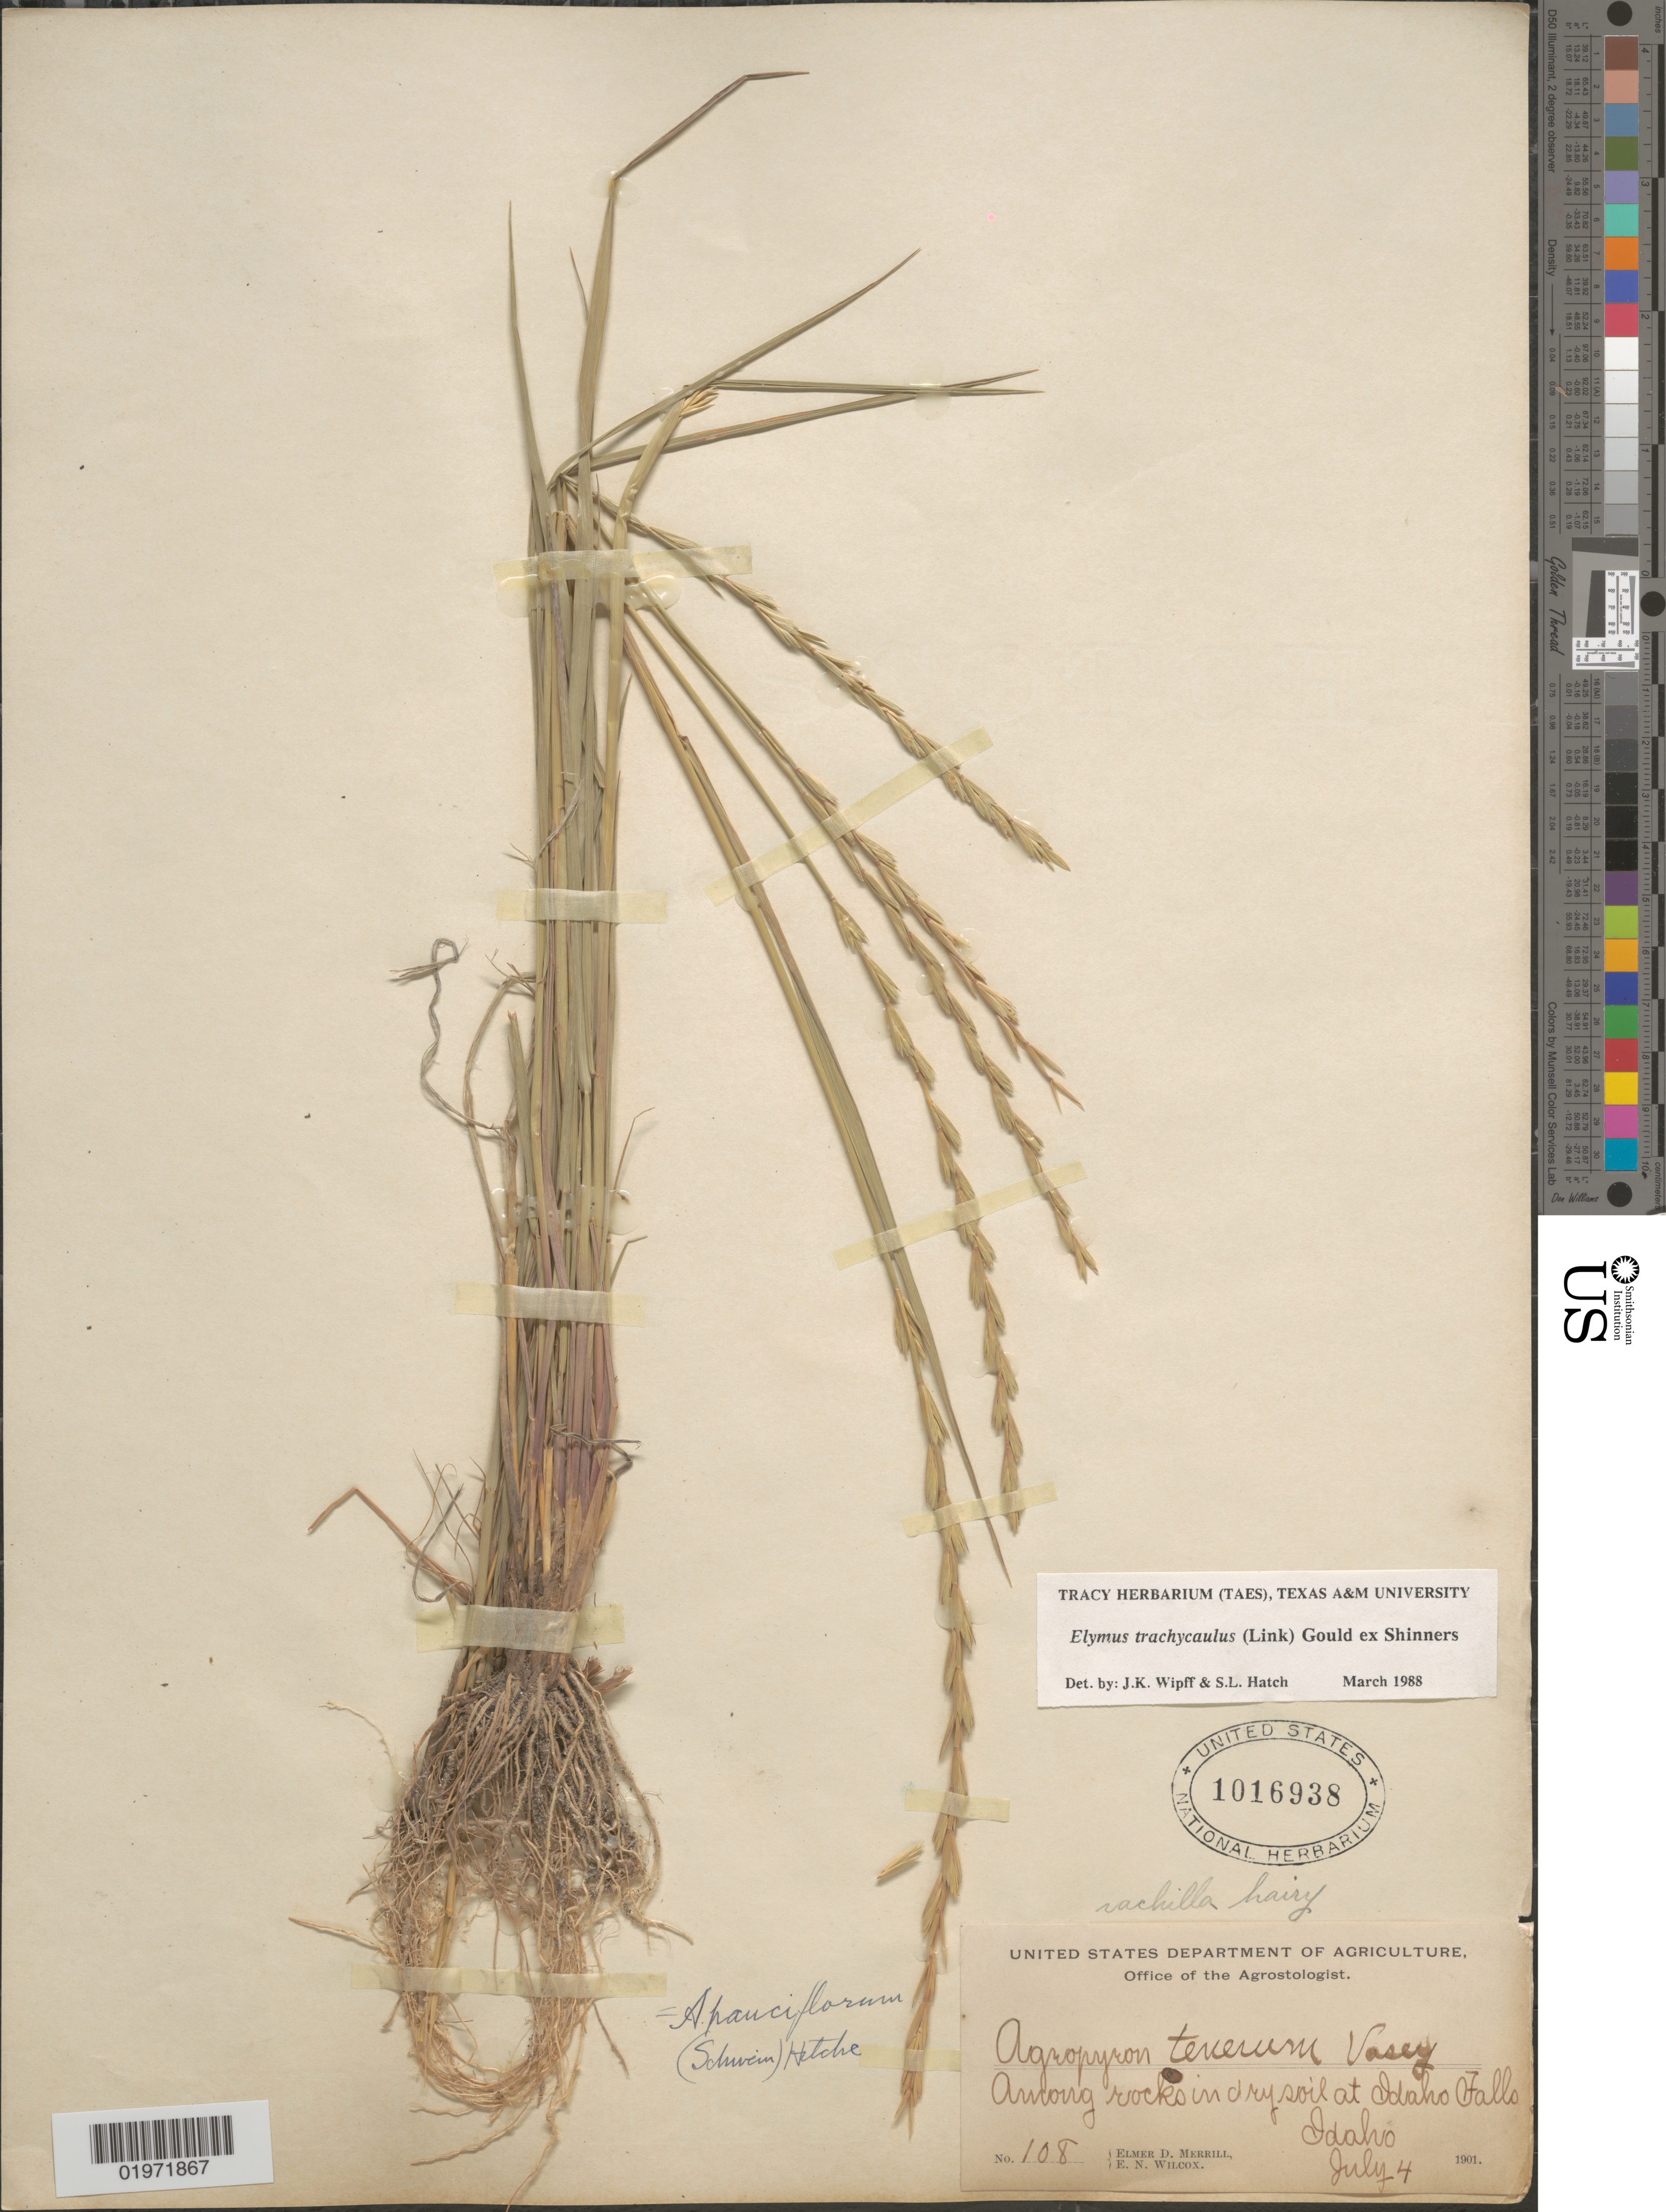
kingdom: Plantae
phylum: Tracheophyta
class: Liliopsida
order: Poales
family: Poaceae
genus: Elymus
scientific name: Elymus trachycaulus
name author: (Link) Gould ex Shinners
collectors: E. D. Merrill & E. Wilcox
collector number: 108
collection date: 1901-07-04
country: United States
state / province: Idaho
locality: Among rocks in dry soil at Idaho Falls.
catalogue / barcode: US 1016938